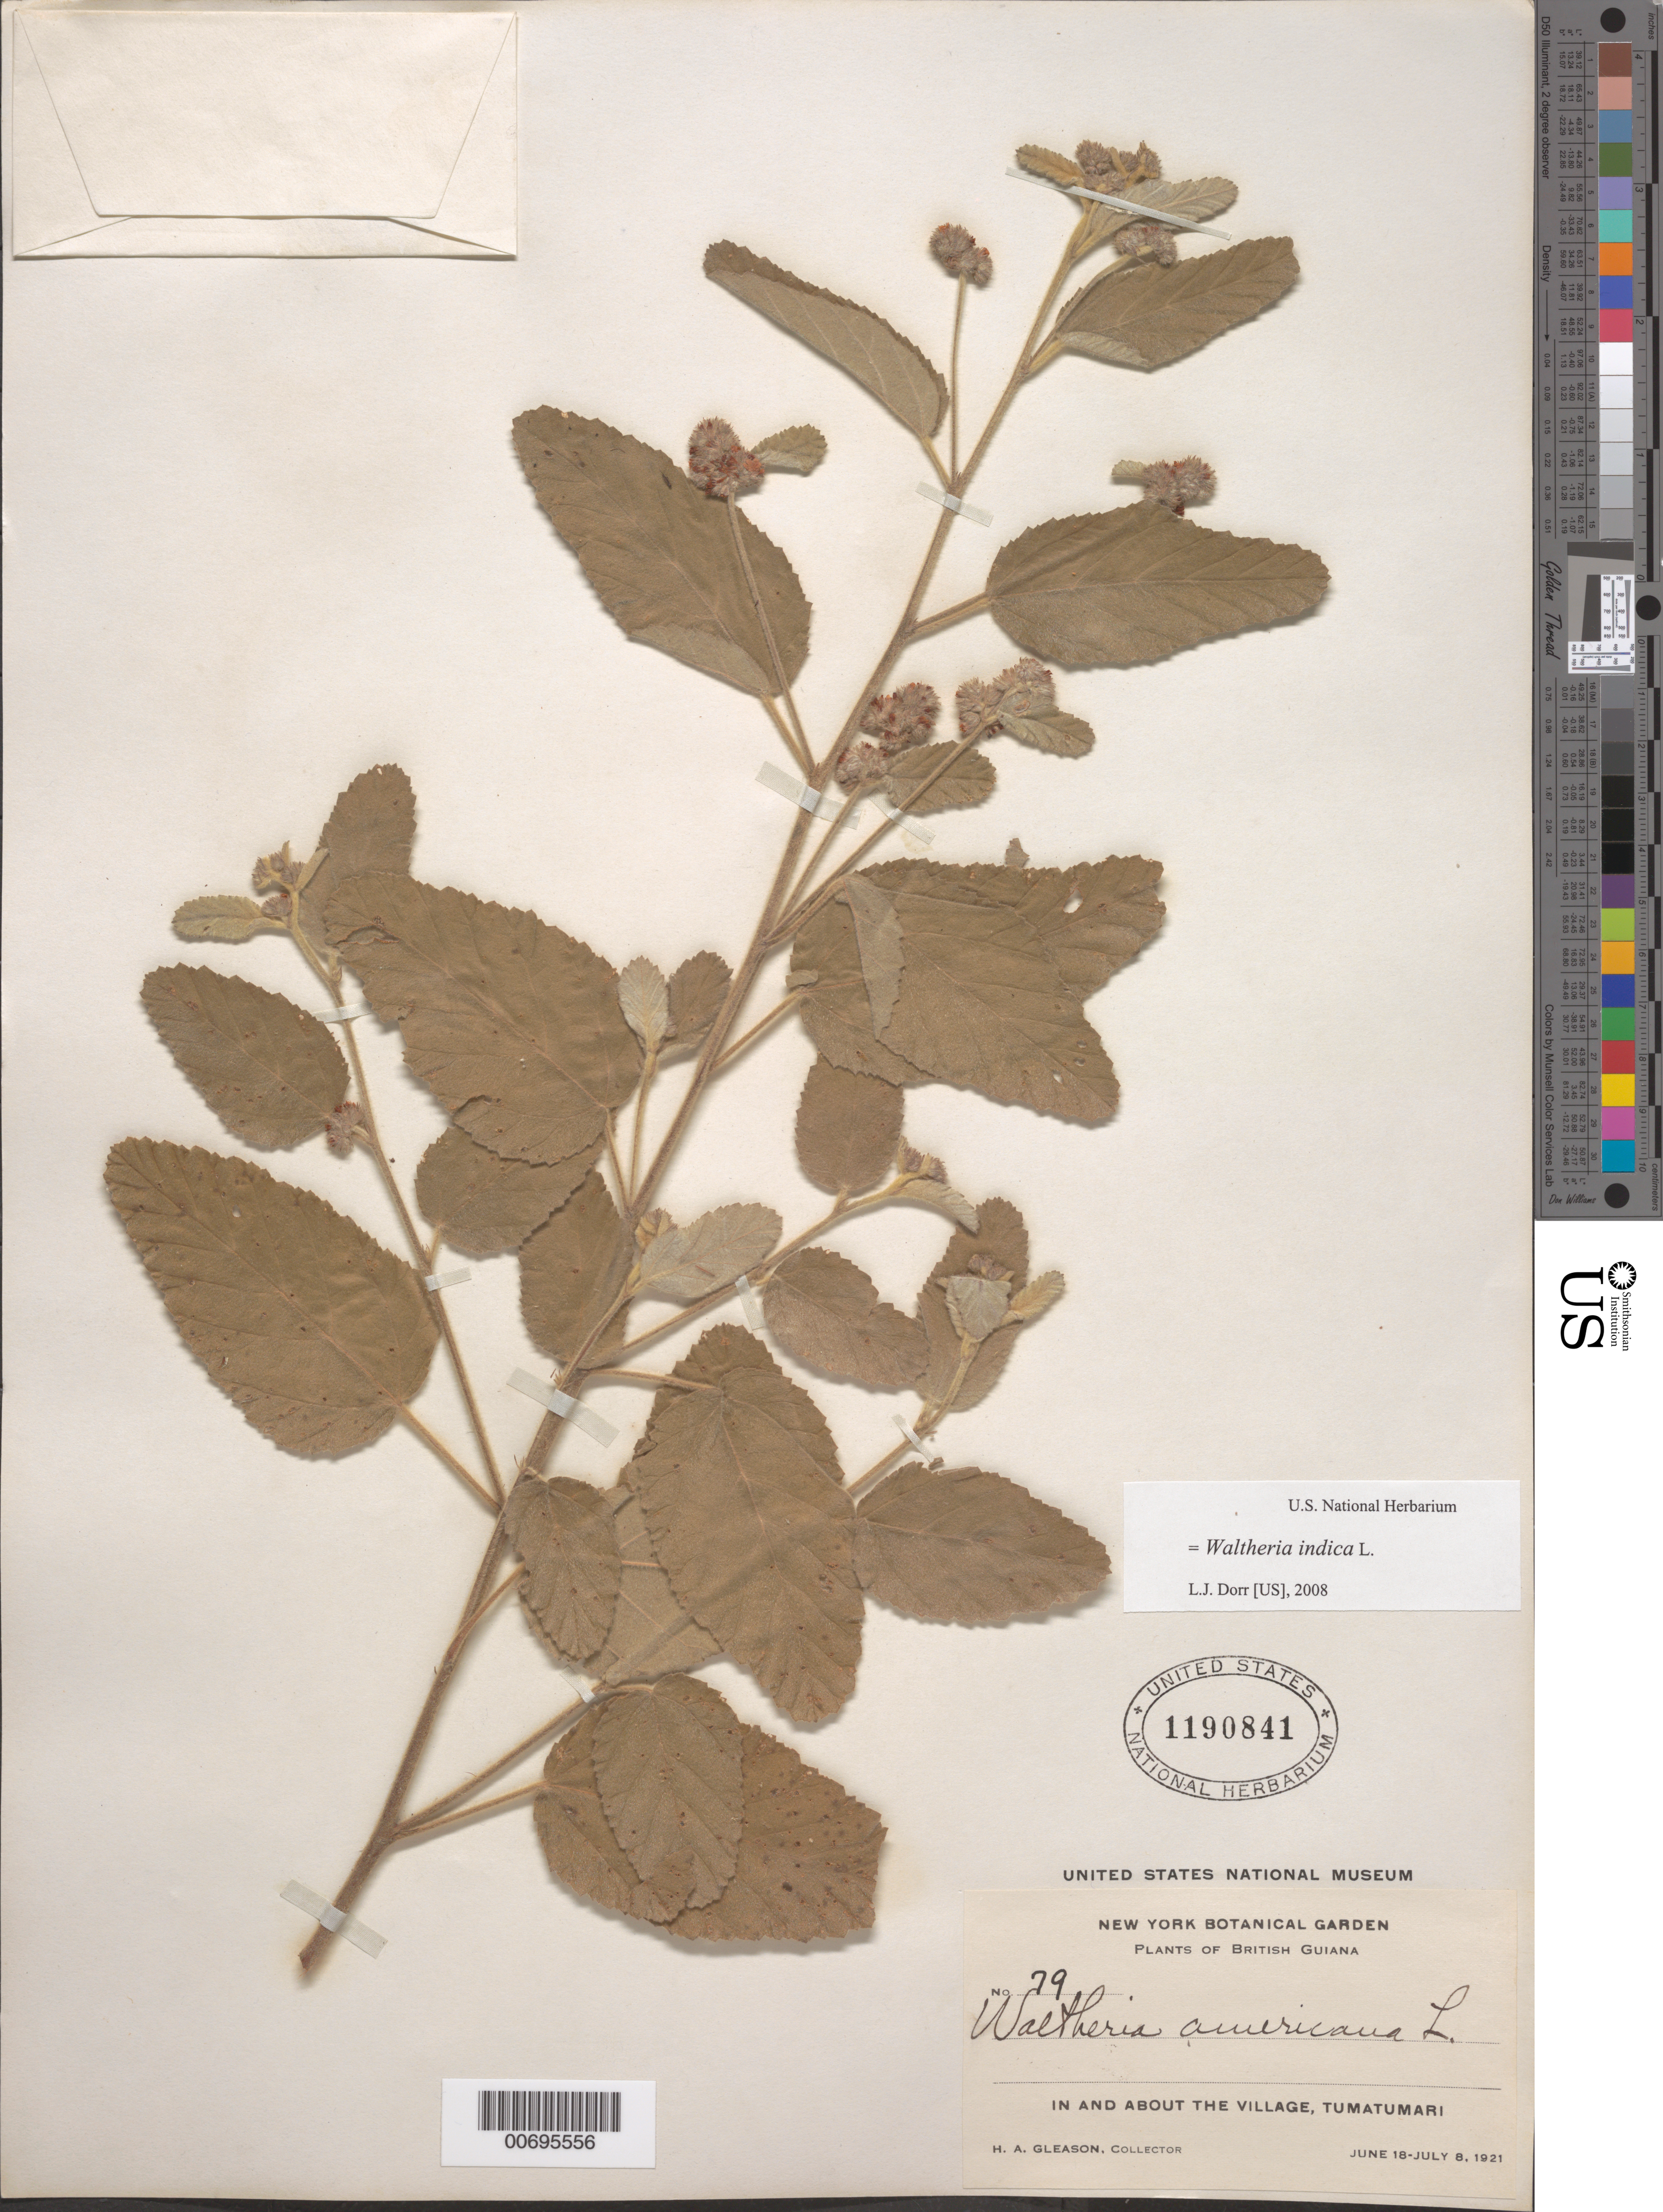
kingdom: Plantae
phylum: Tracheophyta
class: Magnoliopsida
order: Malvales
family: Malvaceae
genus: Waltheria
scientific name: Waltheria indica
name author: L.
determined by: Dorr, L. J., (BOT), Smithsonian Institution - National Museum of Natural History (UNITED STATES)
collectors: H. A. Gleason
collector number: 79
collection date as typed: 18-Jun-21 to 8-Jul-21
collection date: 1921-06-18/1921-07-08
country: Guyana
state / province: Potaro-Siparuni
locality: Tumatumari Village, Potaro R.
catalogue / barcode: US 1190841